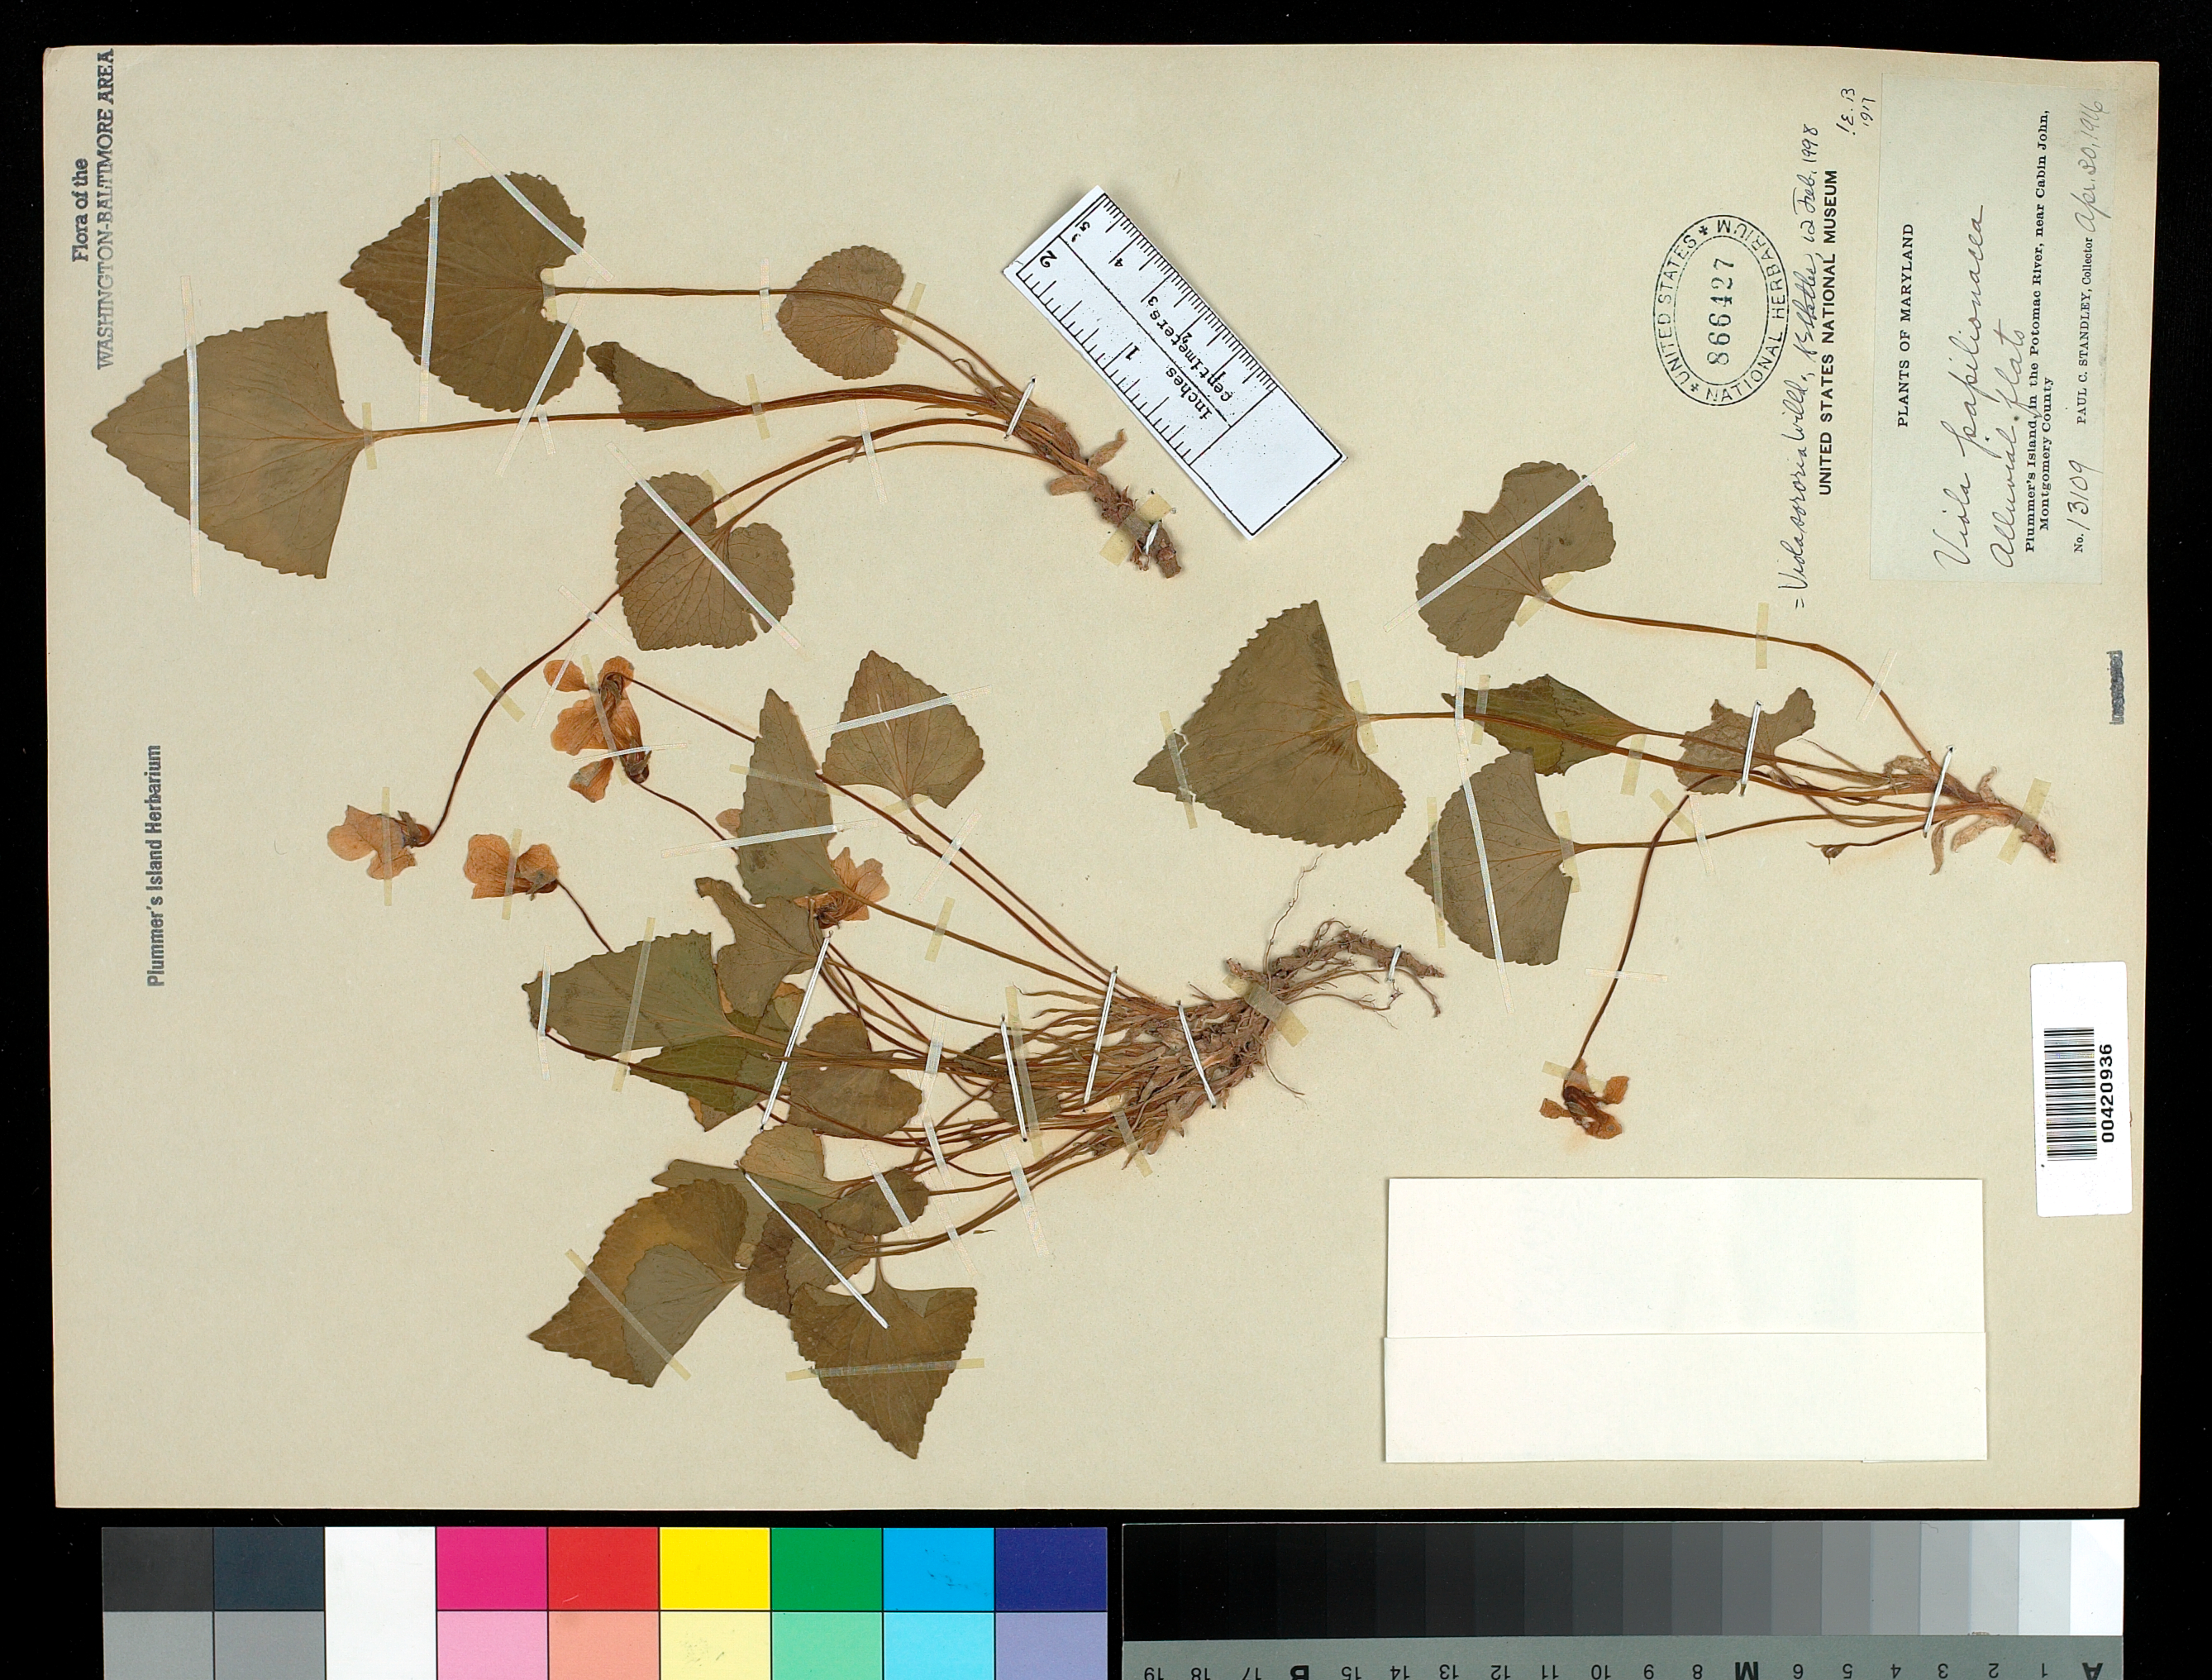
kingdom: Plantae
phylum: Tracheophyta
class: Magnoliopsida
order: Malpighiales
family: Violaceae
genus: Viola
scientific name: Viola sororia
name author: Willd.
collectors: P. C. Standley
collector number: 13109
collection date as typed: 30 Apr 1916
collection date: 1916-04-30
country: United States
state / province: Maryland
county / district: Montgomery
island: Plummers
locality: Plummer's Island Plummers Island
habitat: Alluvial flats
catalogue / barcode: US 866427